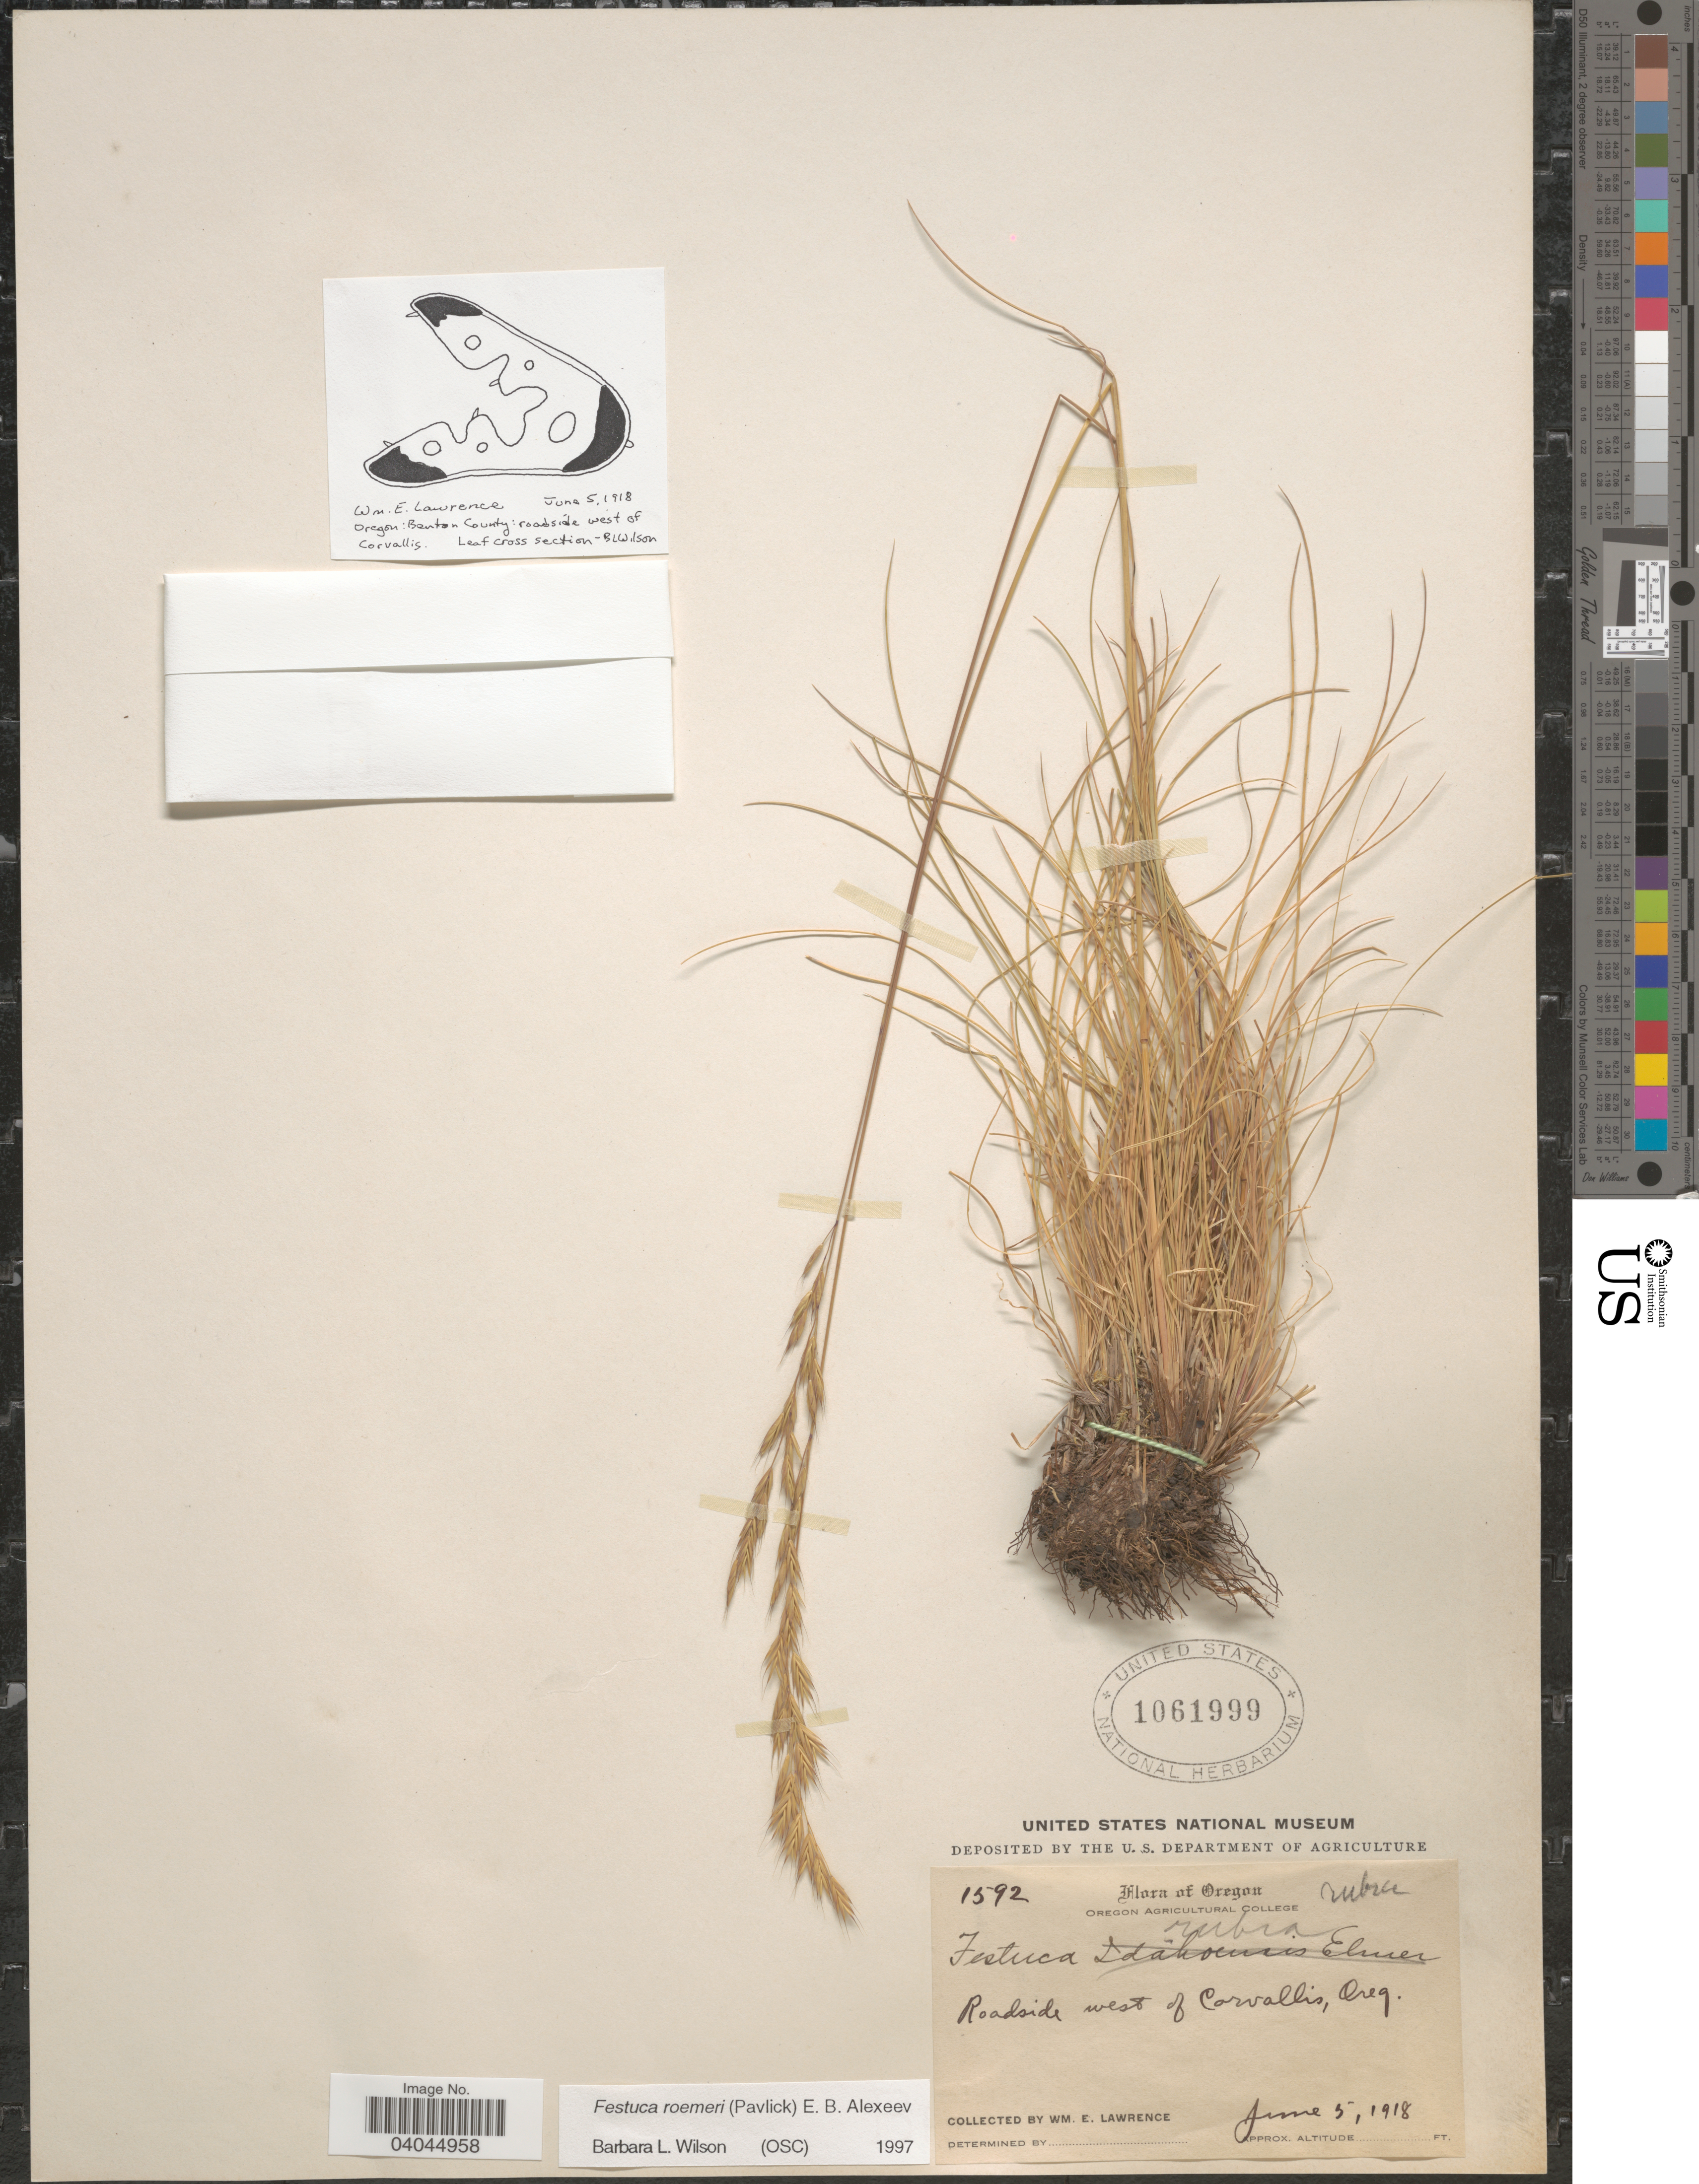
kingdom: Plantae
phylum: Tracheophyta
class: Liliopsida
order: Poales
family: Poaceae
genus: Festuca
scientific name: Festuca roemeri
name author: (Pavlick) E.B. Alexeev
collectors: W. Lawrence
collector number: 1592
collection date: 1918-06-05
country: United States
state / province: Oregon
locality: Roadside west of Corvallis.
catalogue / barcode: US 1061999